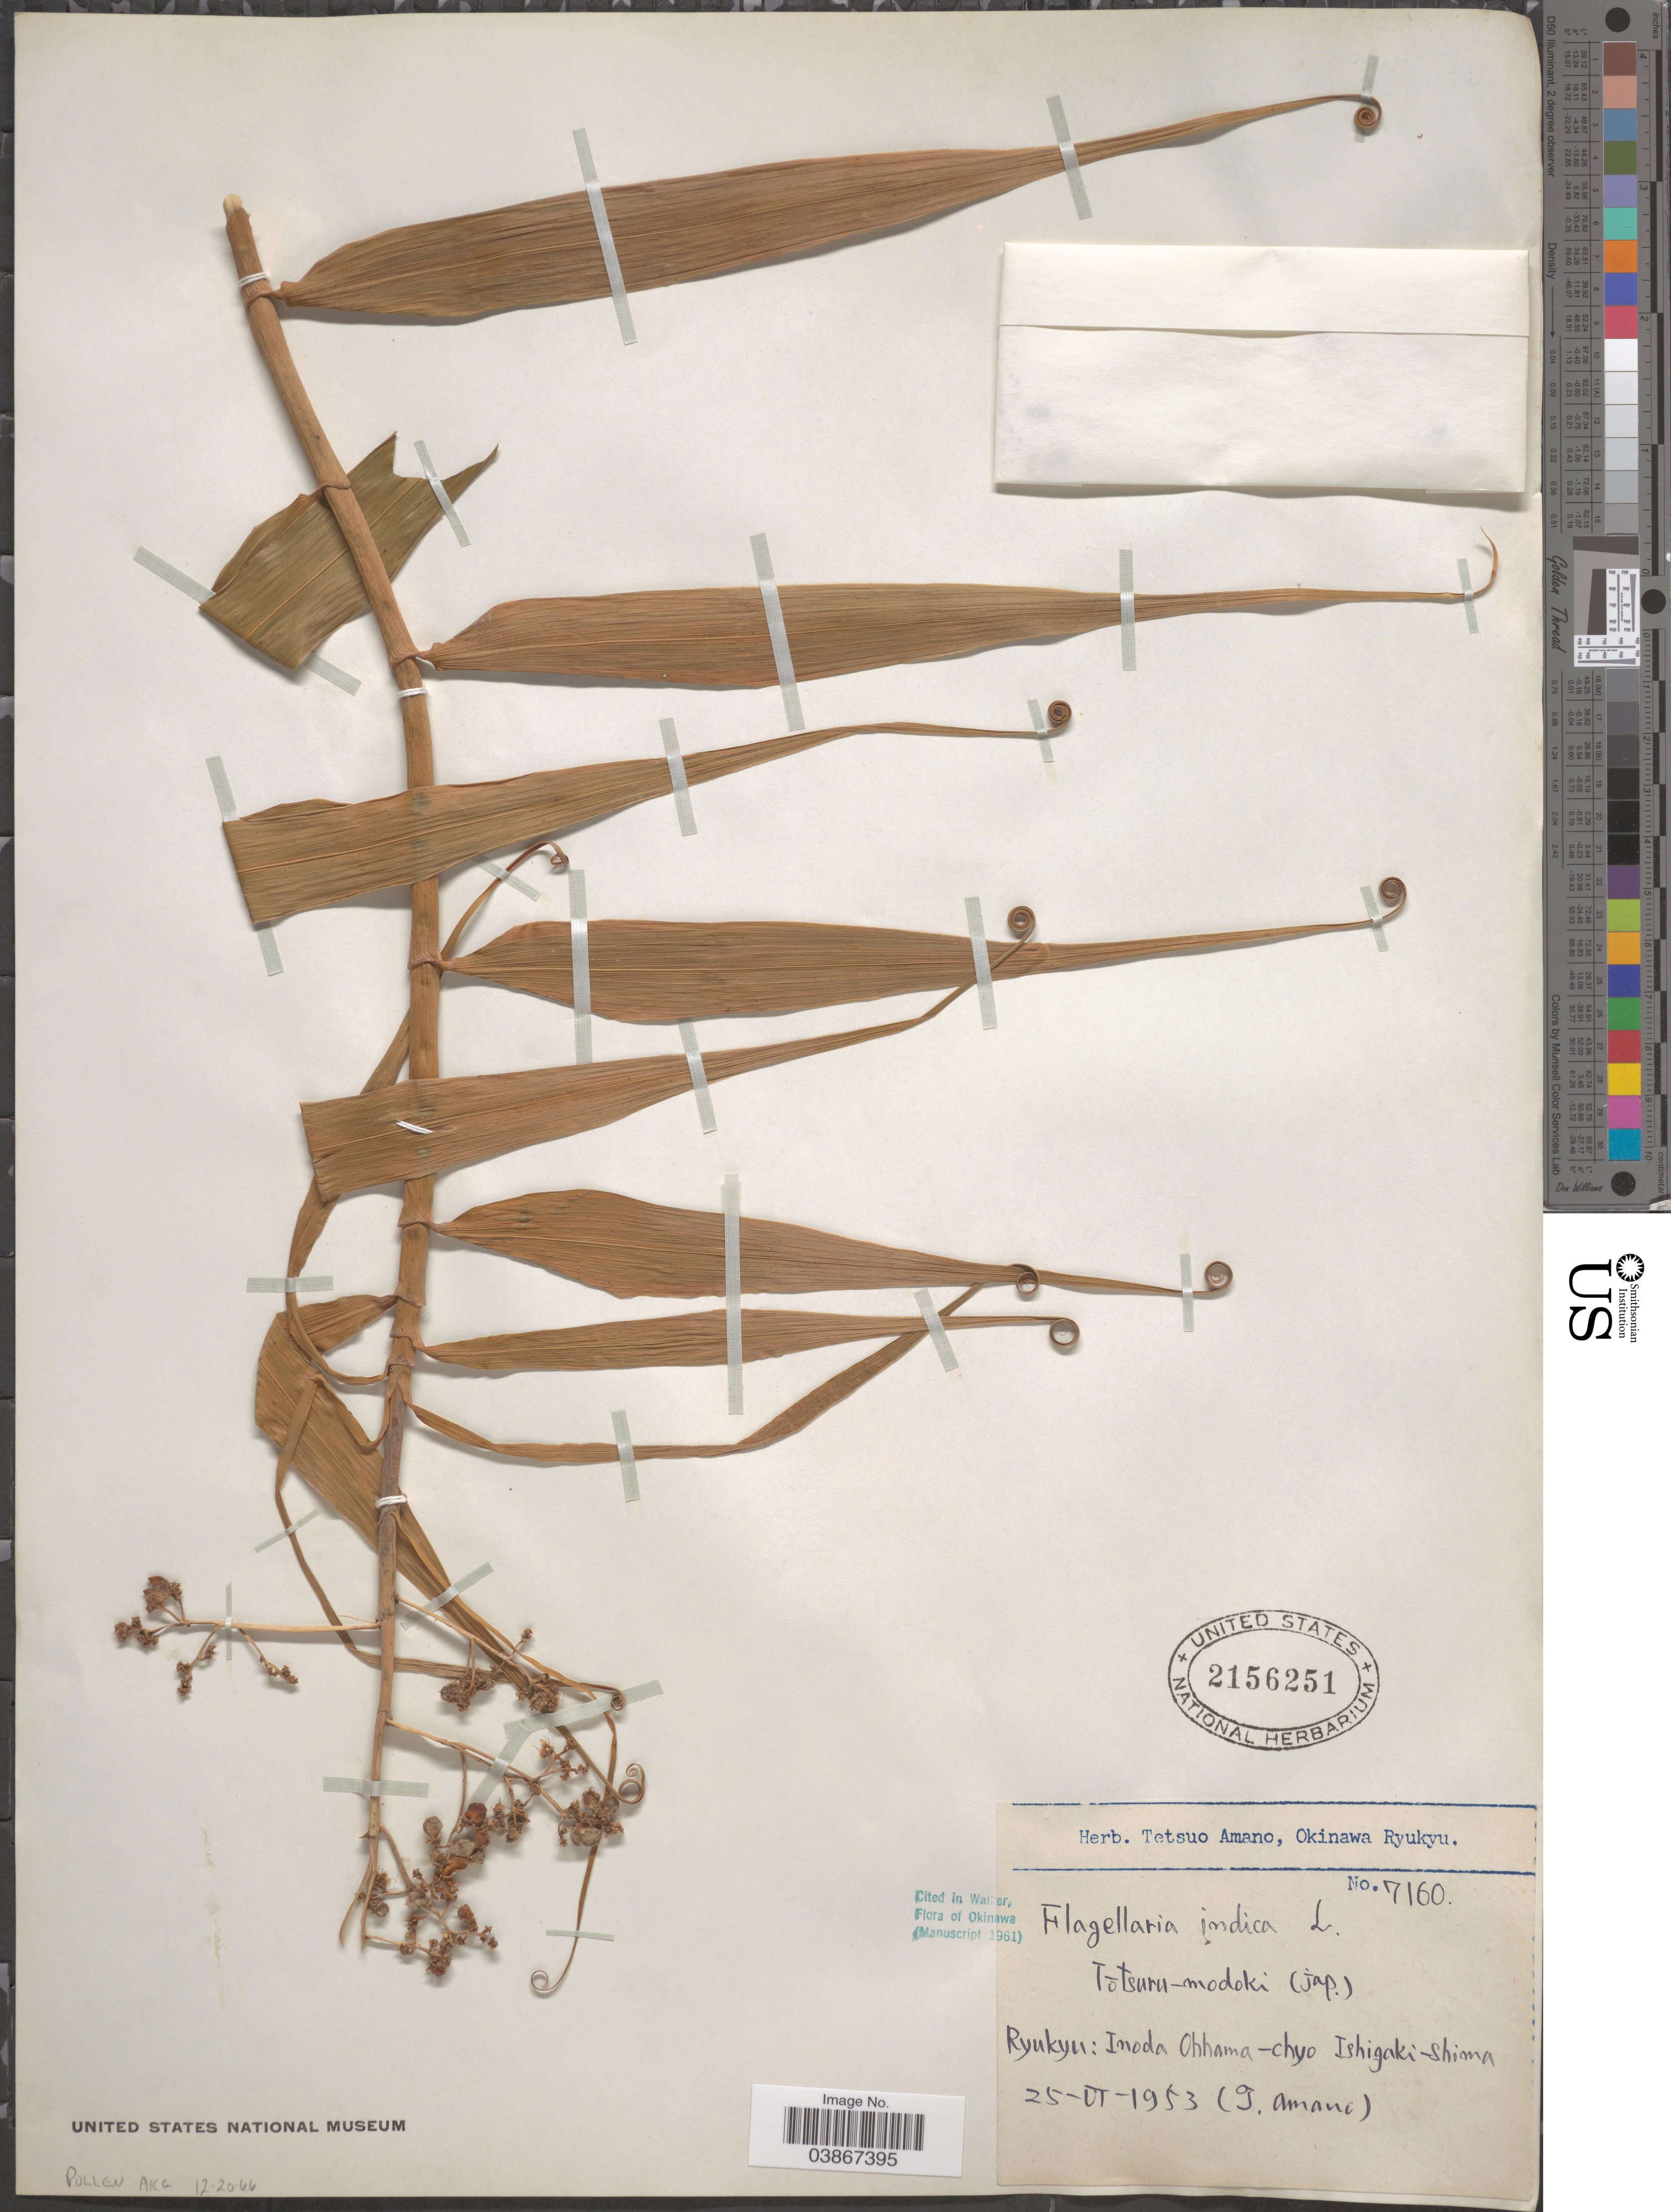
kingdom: Plantae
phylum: Tracheophyta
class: Liliopsida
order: Poales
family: Flagellariaceae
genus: Flagellaria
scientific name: Flagellaria indica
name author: L.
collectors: T. Amano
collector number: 7160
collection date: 1953-06-25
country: Japan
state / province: Okinawa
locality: Ryukyu: Inoda Ohhama-chyo Ishigaki-Shima.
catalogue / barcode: US 2156251